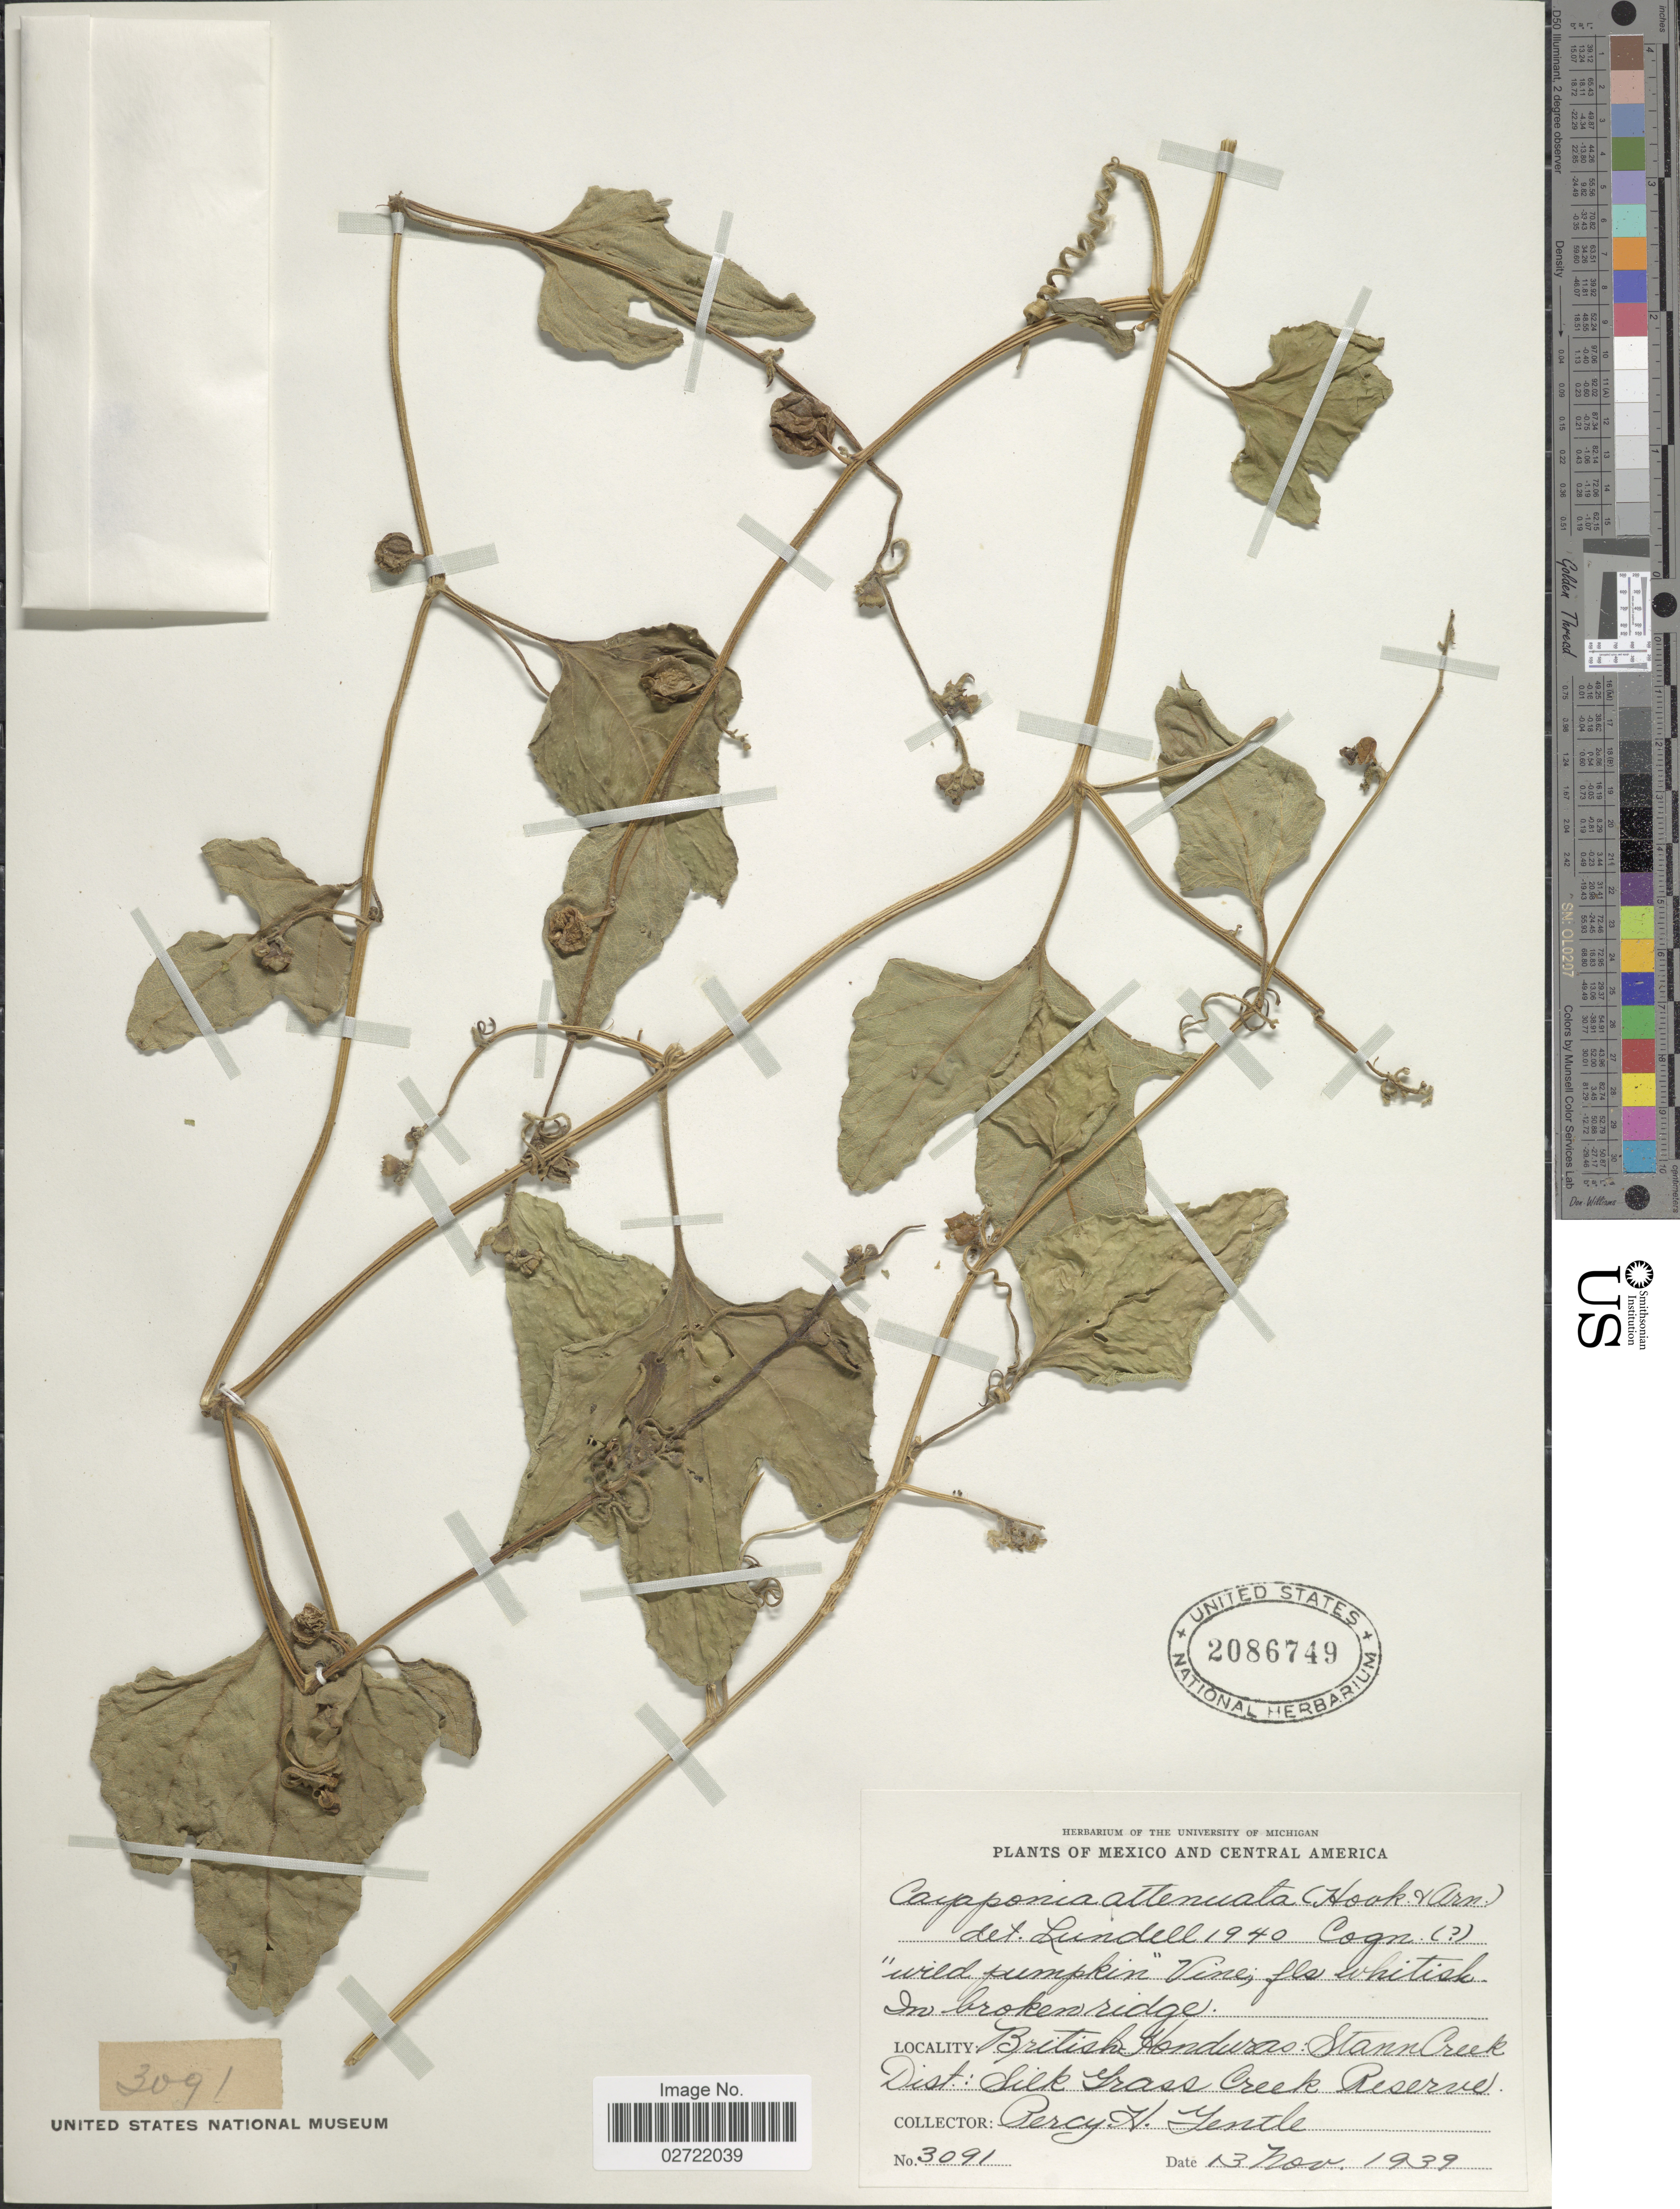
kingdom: Plantae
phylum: Tracheophyta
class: Magnoliopsida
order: Cucurbitales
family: Cucurbitaceae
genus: Cayaponia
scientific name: Cayaponia attenuata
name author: (Hook. & Arn.) Cogn.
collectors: P. H. Gentle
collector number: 3091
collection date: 1939-11-13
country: Belize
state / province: Stann Creek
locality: In broken ridge, British Honduras: Stann Creek Dist: Silk Grass Creek Reserve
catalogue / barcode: US 2086749